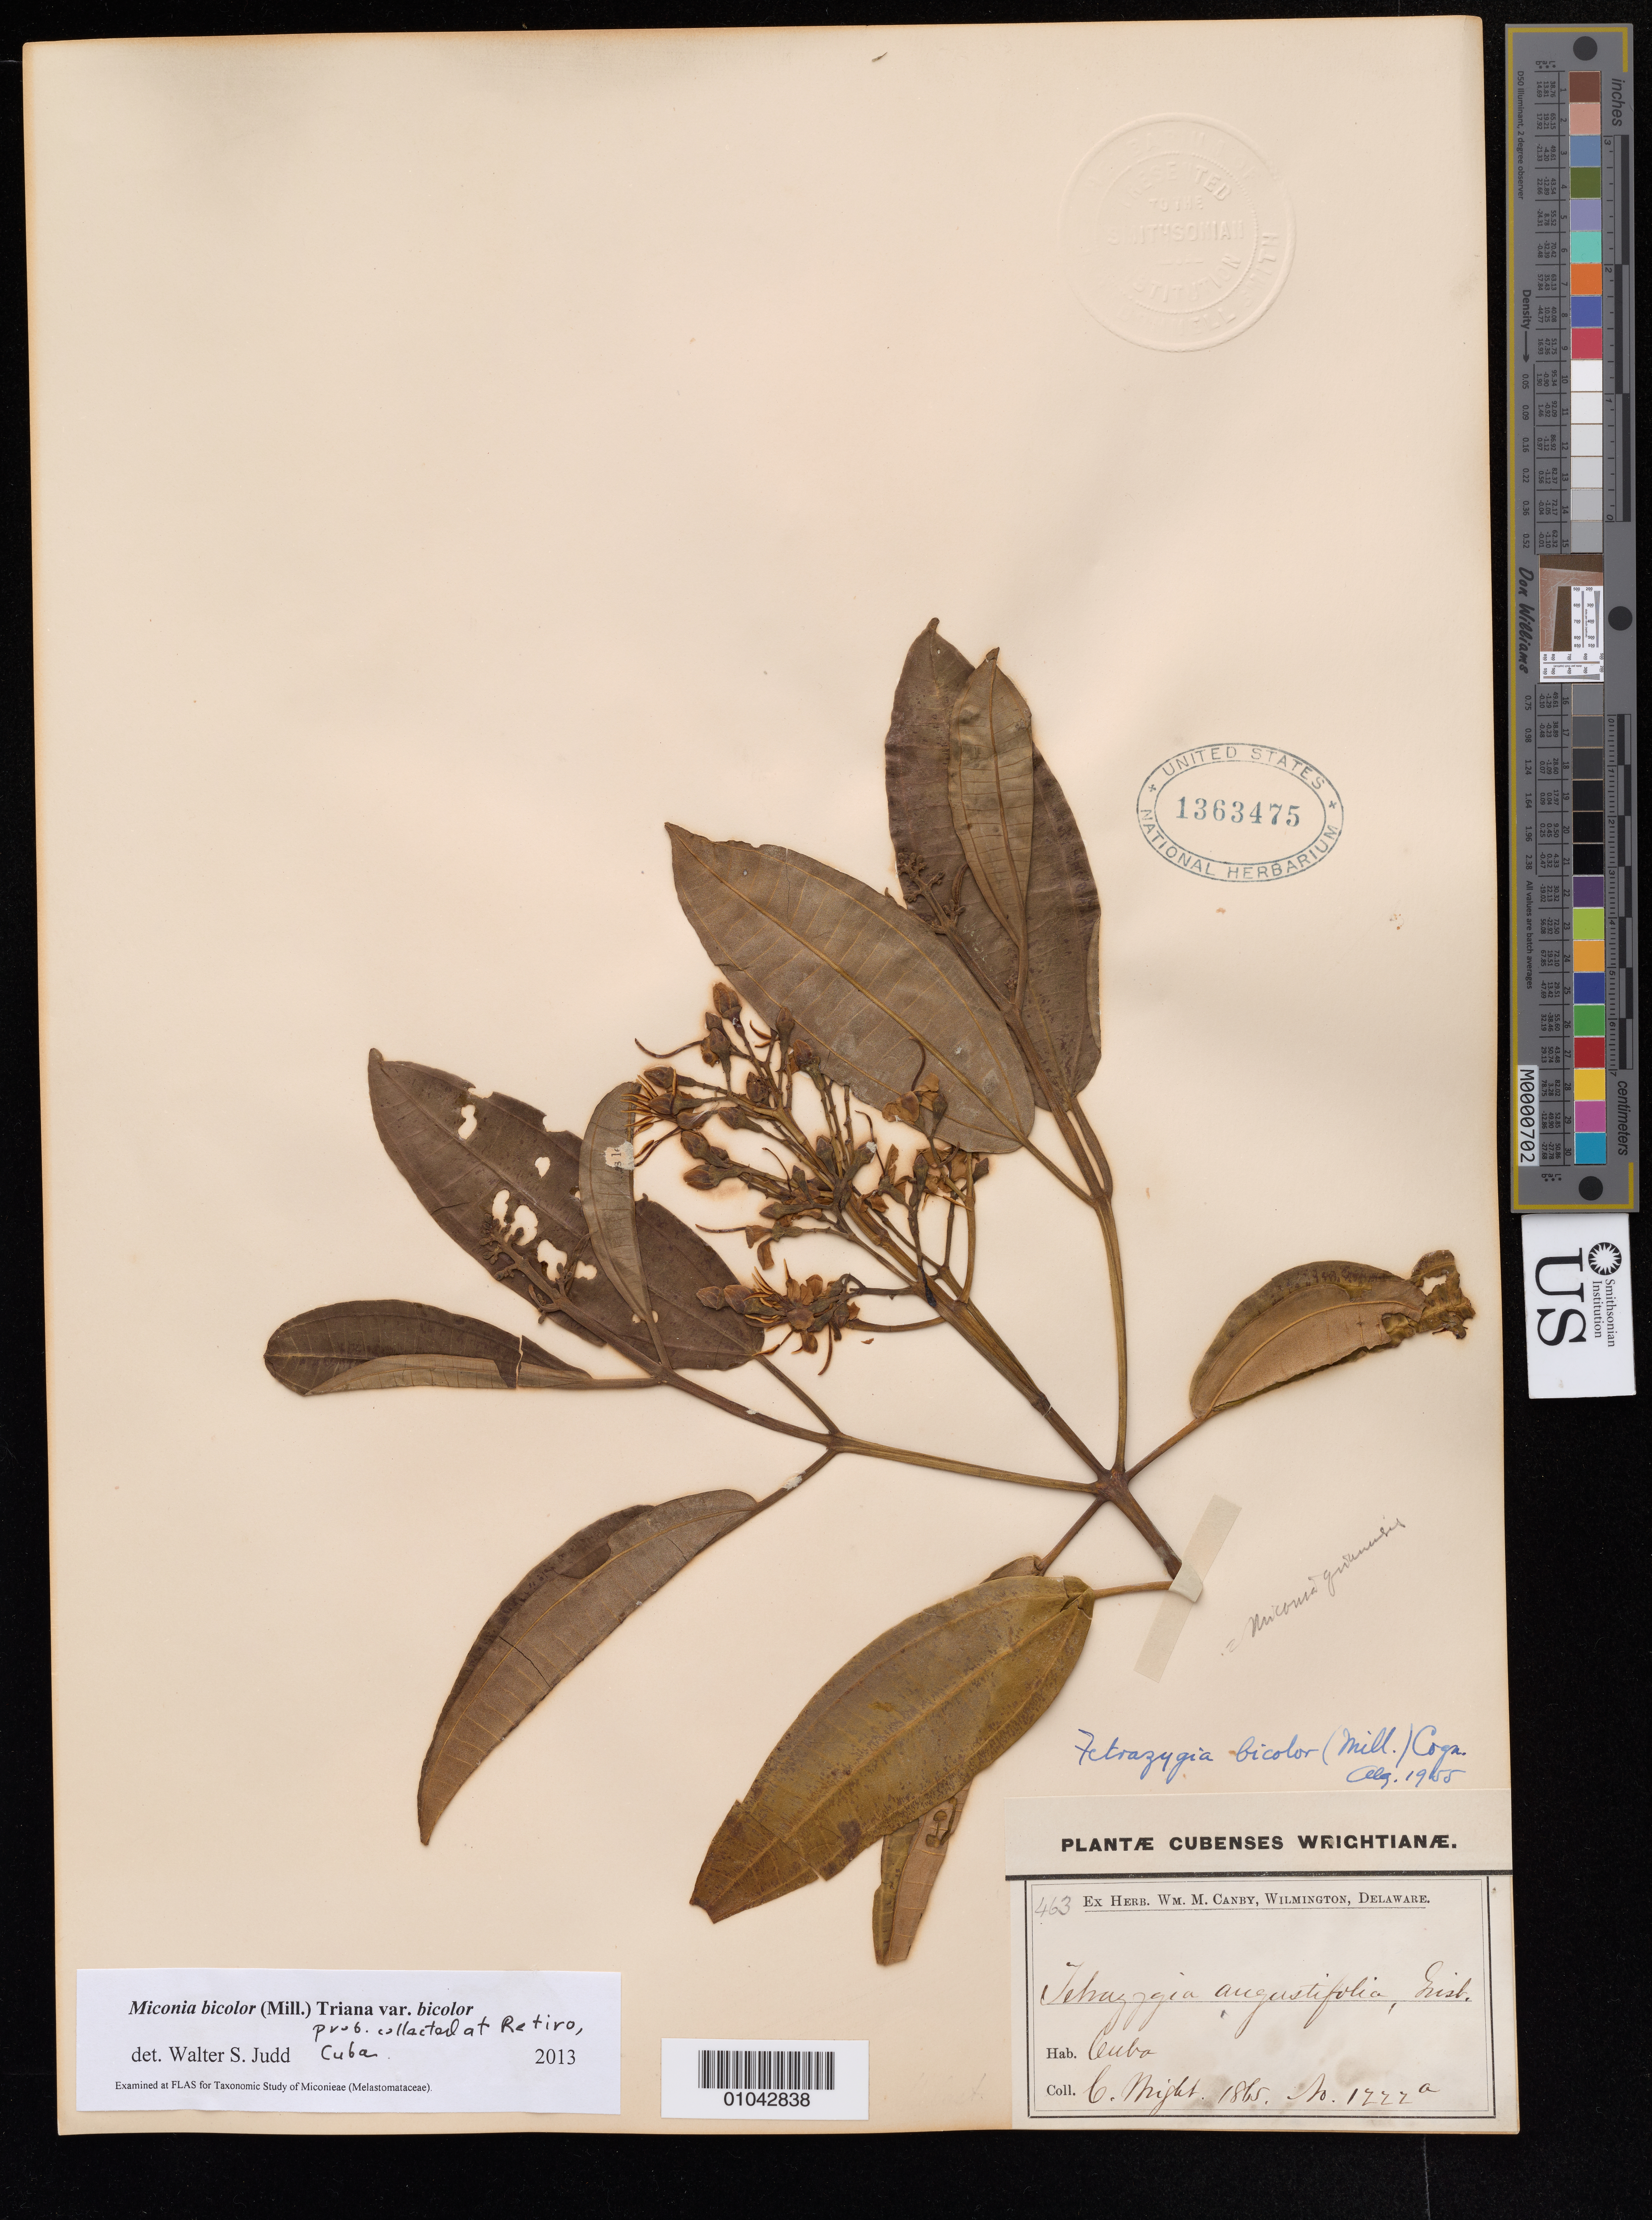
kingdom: Plantae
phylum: Tracheophyta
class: Magnoliopsida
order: Myrtales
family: Melastomataceae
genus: Miconia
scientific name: Miconia bicolor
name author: (Mill.) Triana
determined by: Judd, Walter S.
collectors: C. Wright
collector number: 1222a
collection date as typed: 1865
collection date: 1865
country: Cuba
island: Cuba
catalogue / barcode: US 1363475